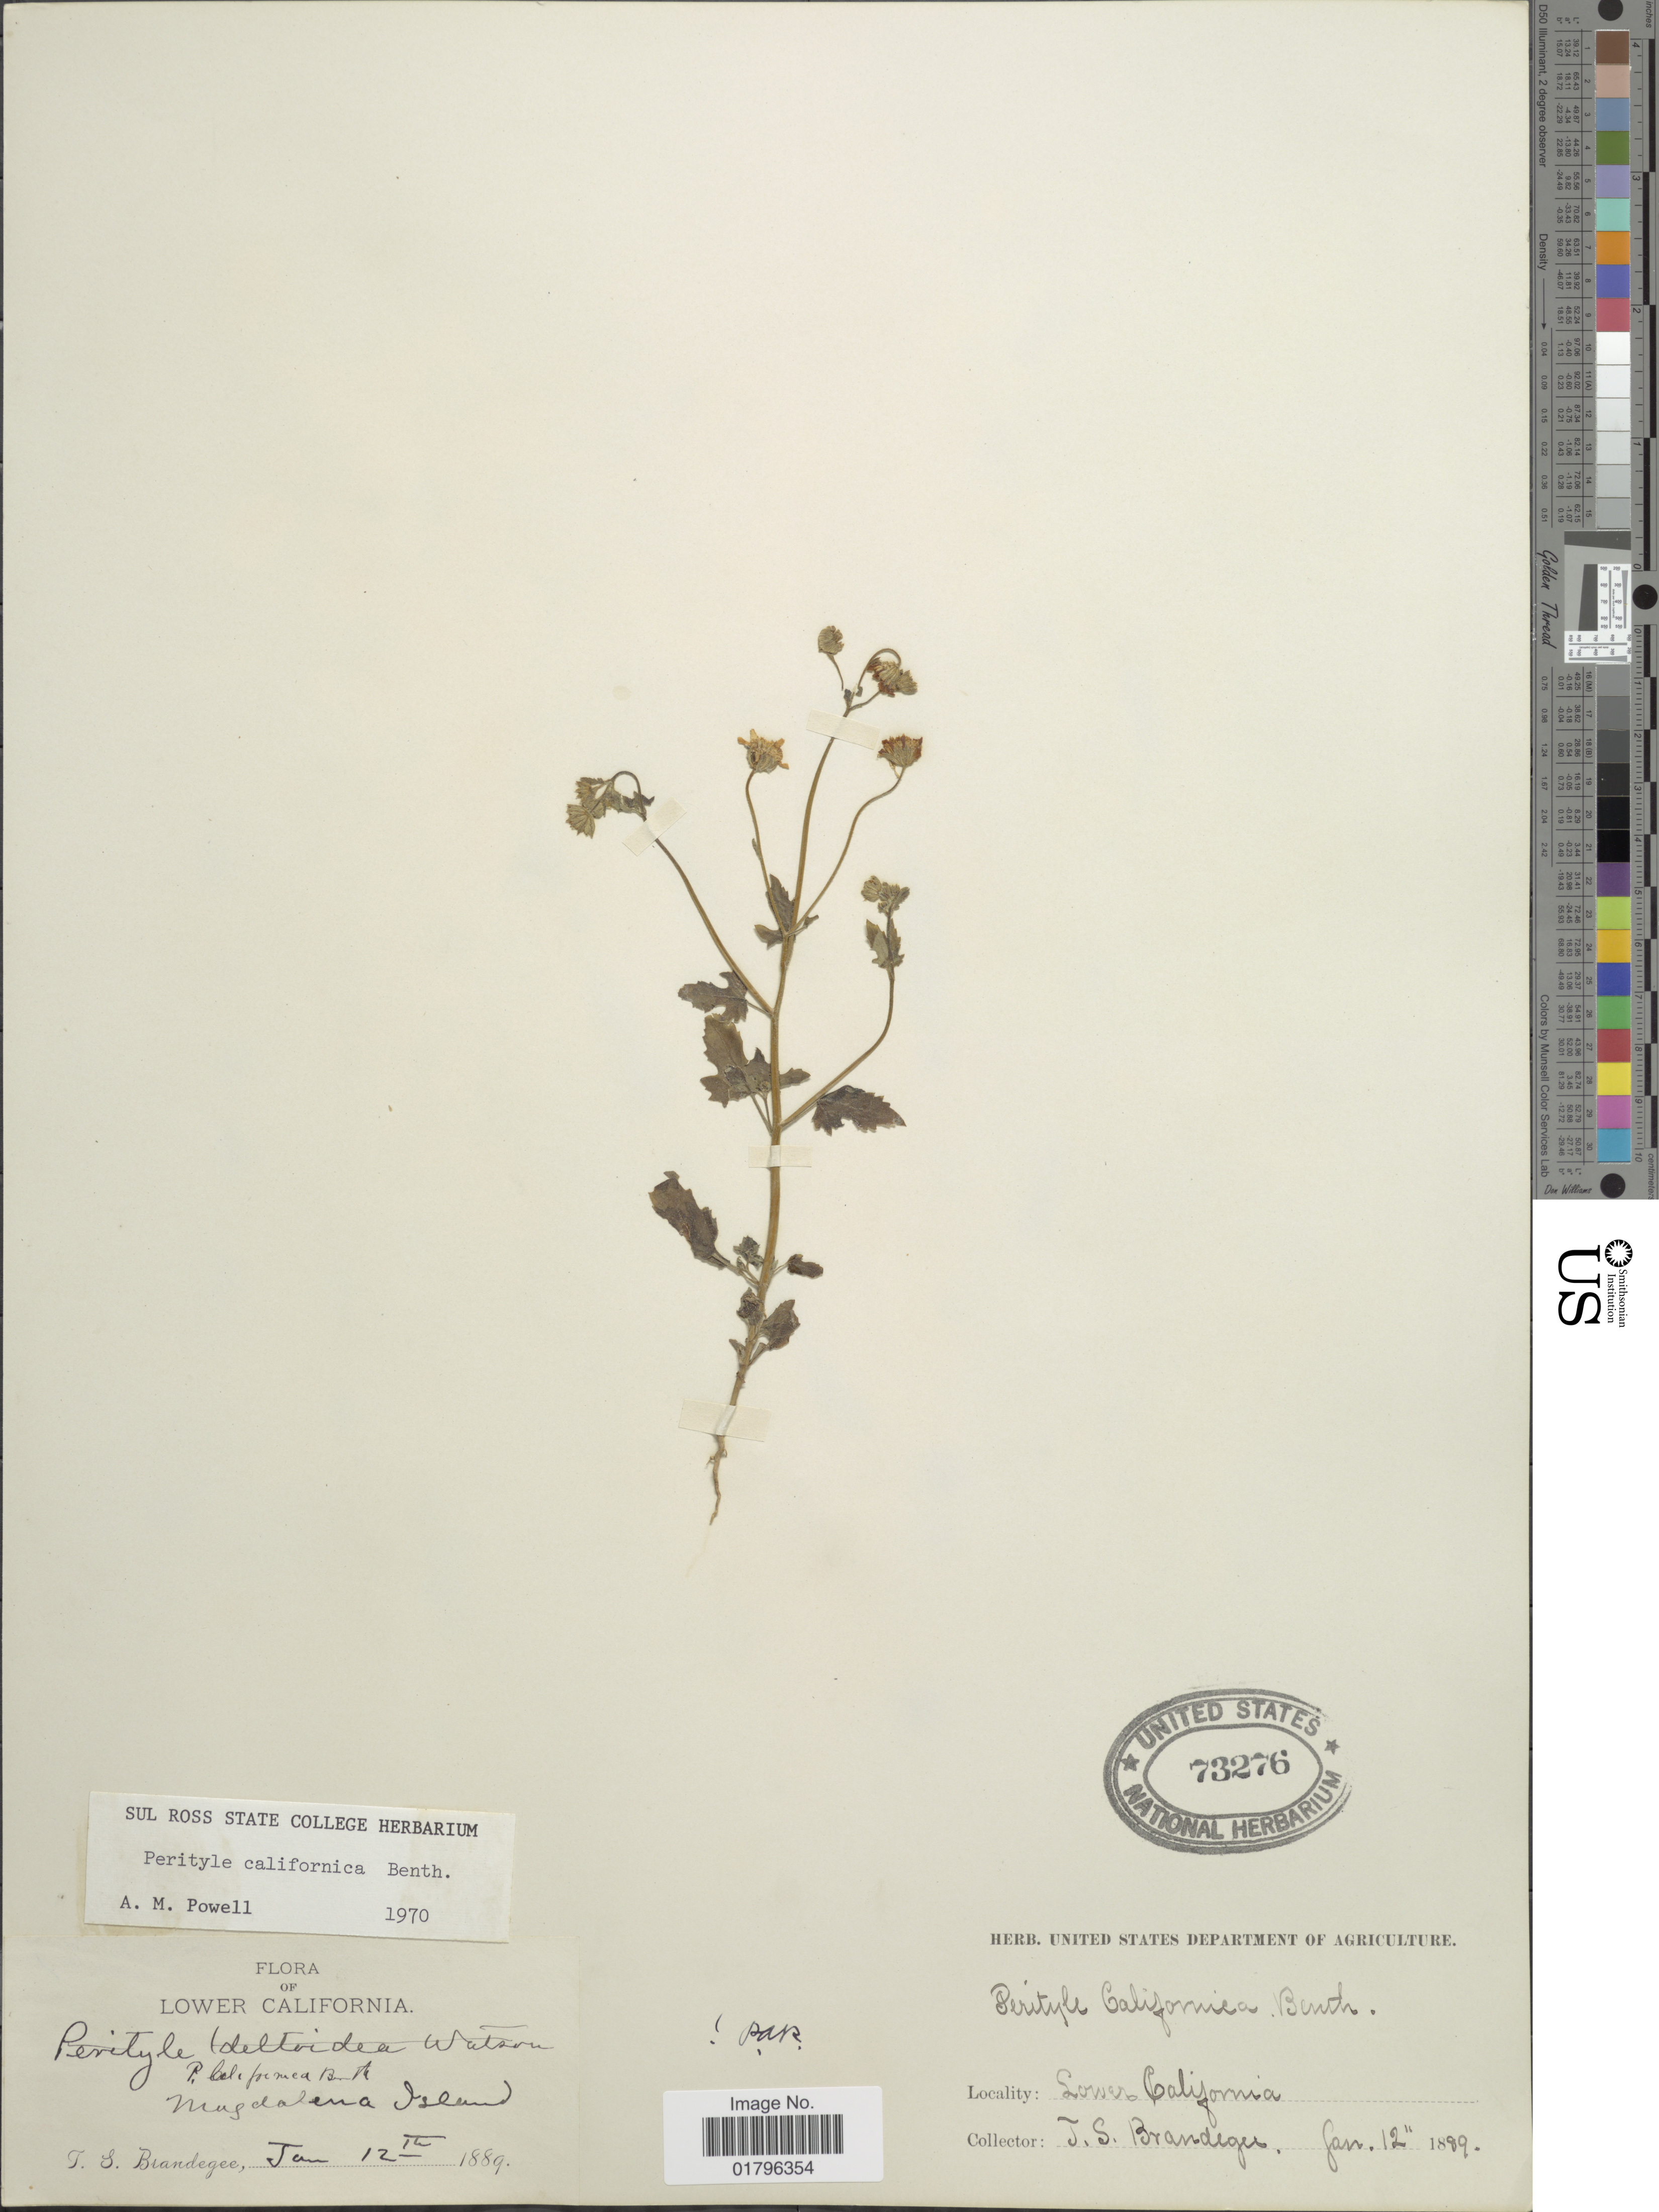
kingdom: Plantae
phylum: Tracheophyta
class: Magnoliopsida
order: Asterales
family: Asteraceae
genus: Perityle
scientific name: Perityle californica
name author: Benth.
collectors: T. S. Brandegee (herbarium)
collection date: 1889-01-12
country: Mexico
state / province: Baja California Sur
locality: Lower California, Magdalena Island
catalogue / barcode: US 73276